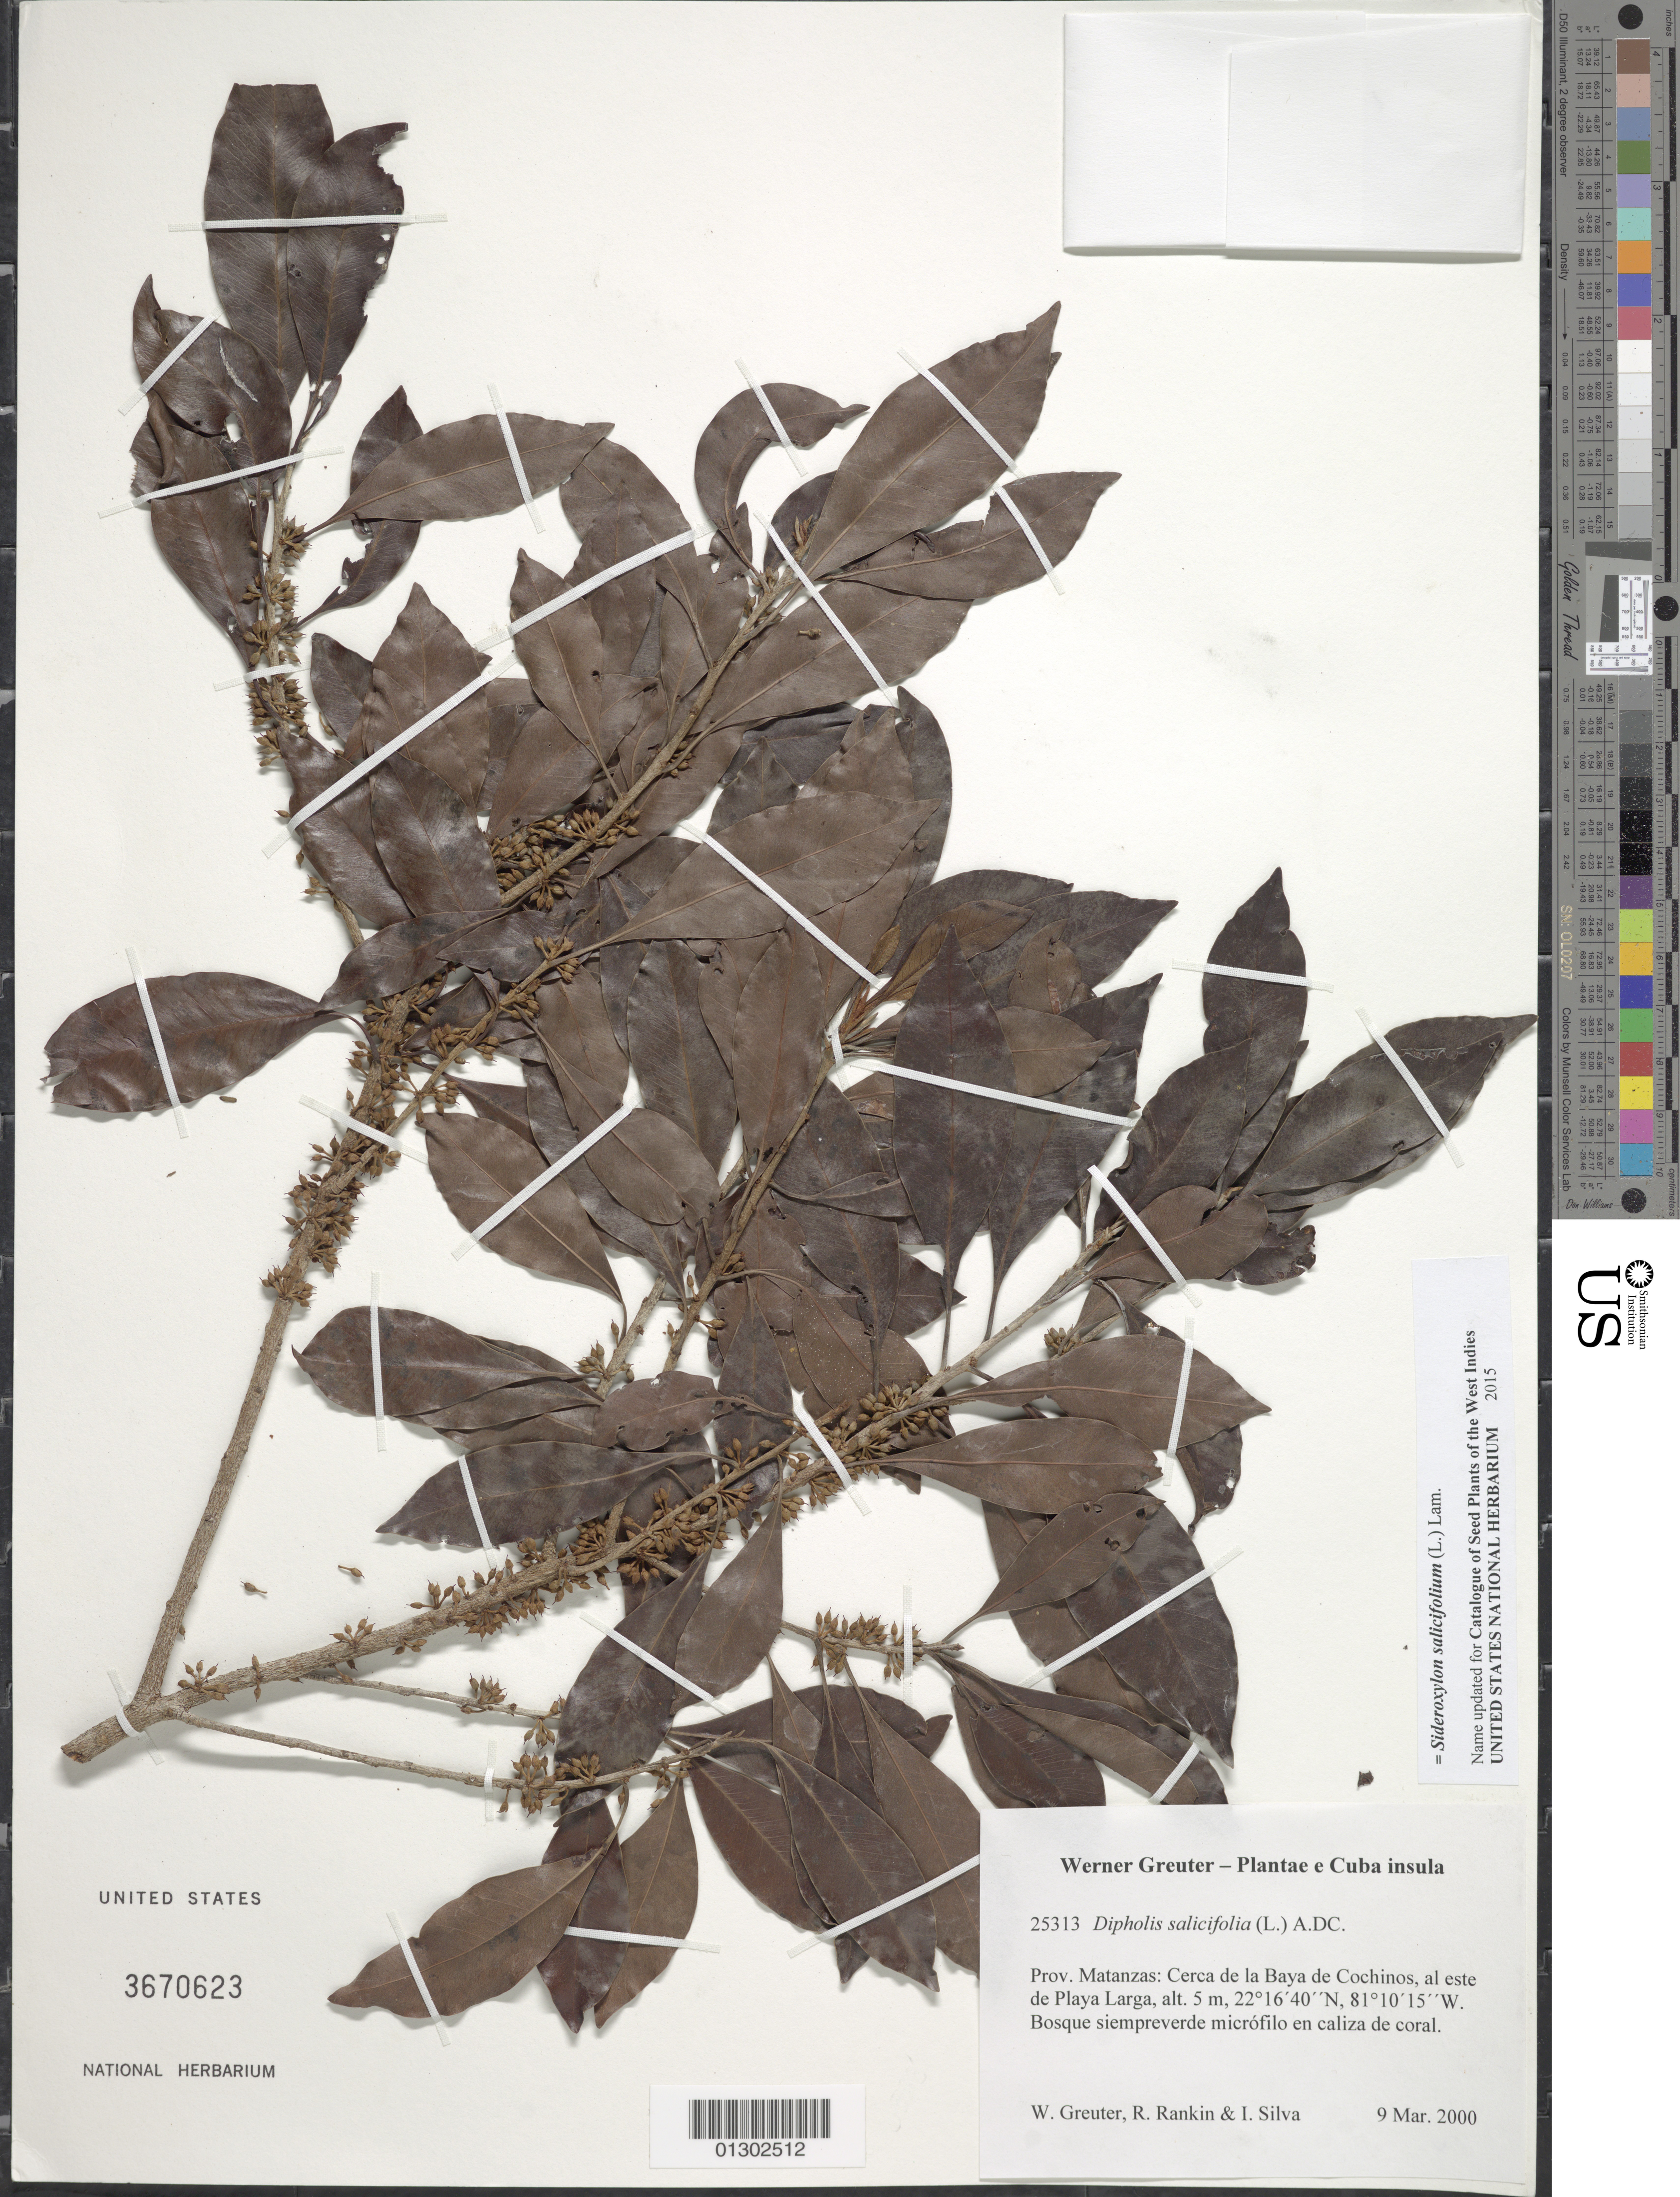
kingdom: Plantae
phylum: Tracheophyta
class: Magnoliopsida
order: Ericales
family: Sapotaceae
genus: Sideroxylon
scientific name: Sideroxylon salicifolium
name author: (L.) Lam.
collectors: W. R. Greuter, R. Rankin Rodriguez & I. Silva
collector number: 25313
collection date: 2000-03-09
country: Cuba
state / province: Matanzas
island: Cuba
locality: Cerca de la Baya de Cochinos, al este de Playa Larga.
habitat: Bosque siempreverde micrófilo en caliza de coral.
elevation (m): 5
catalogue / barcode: US 3670623